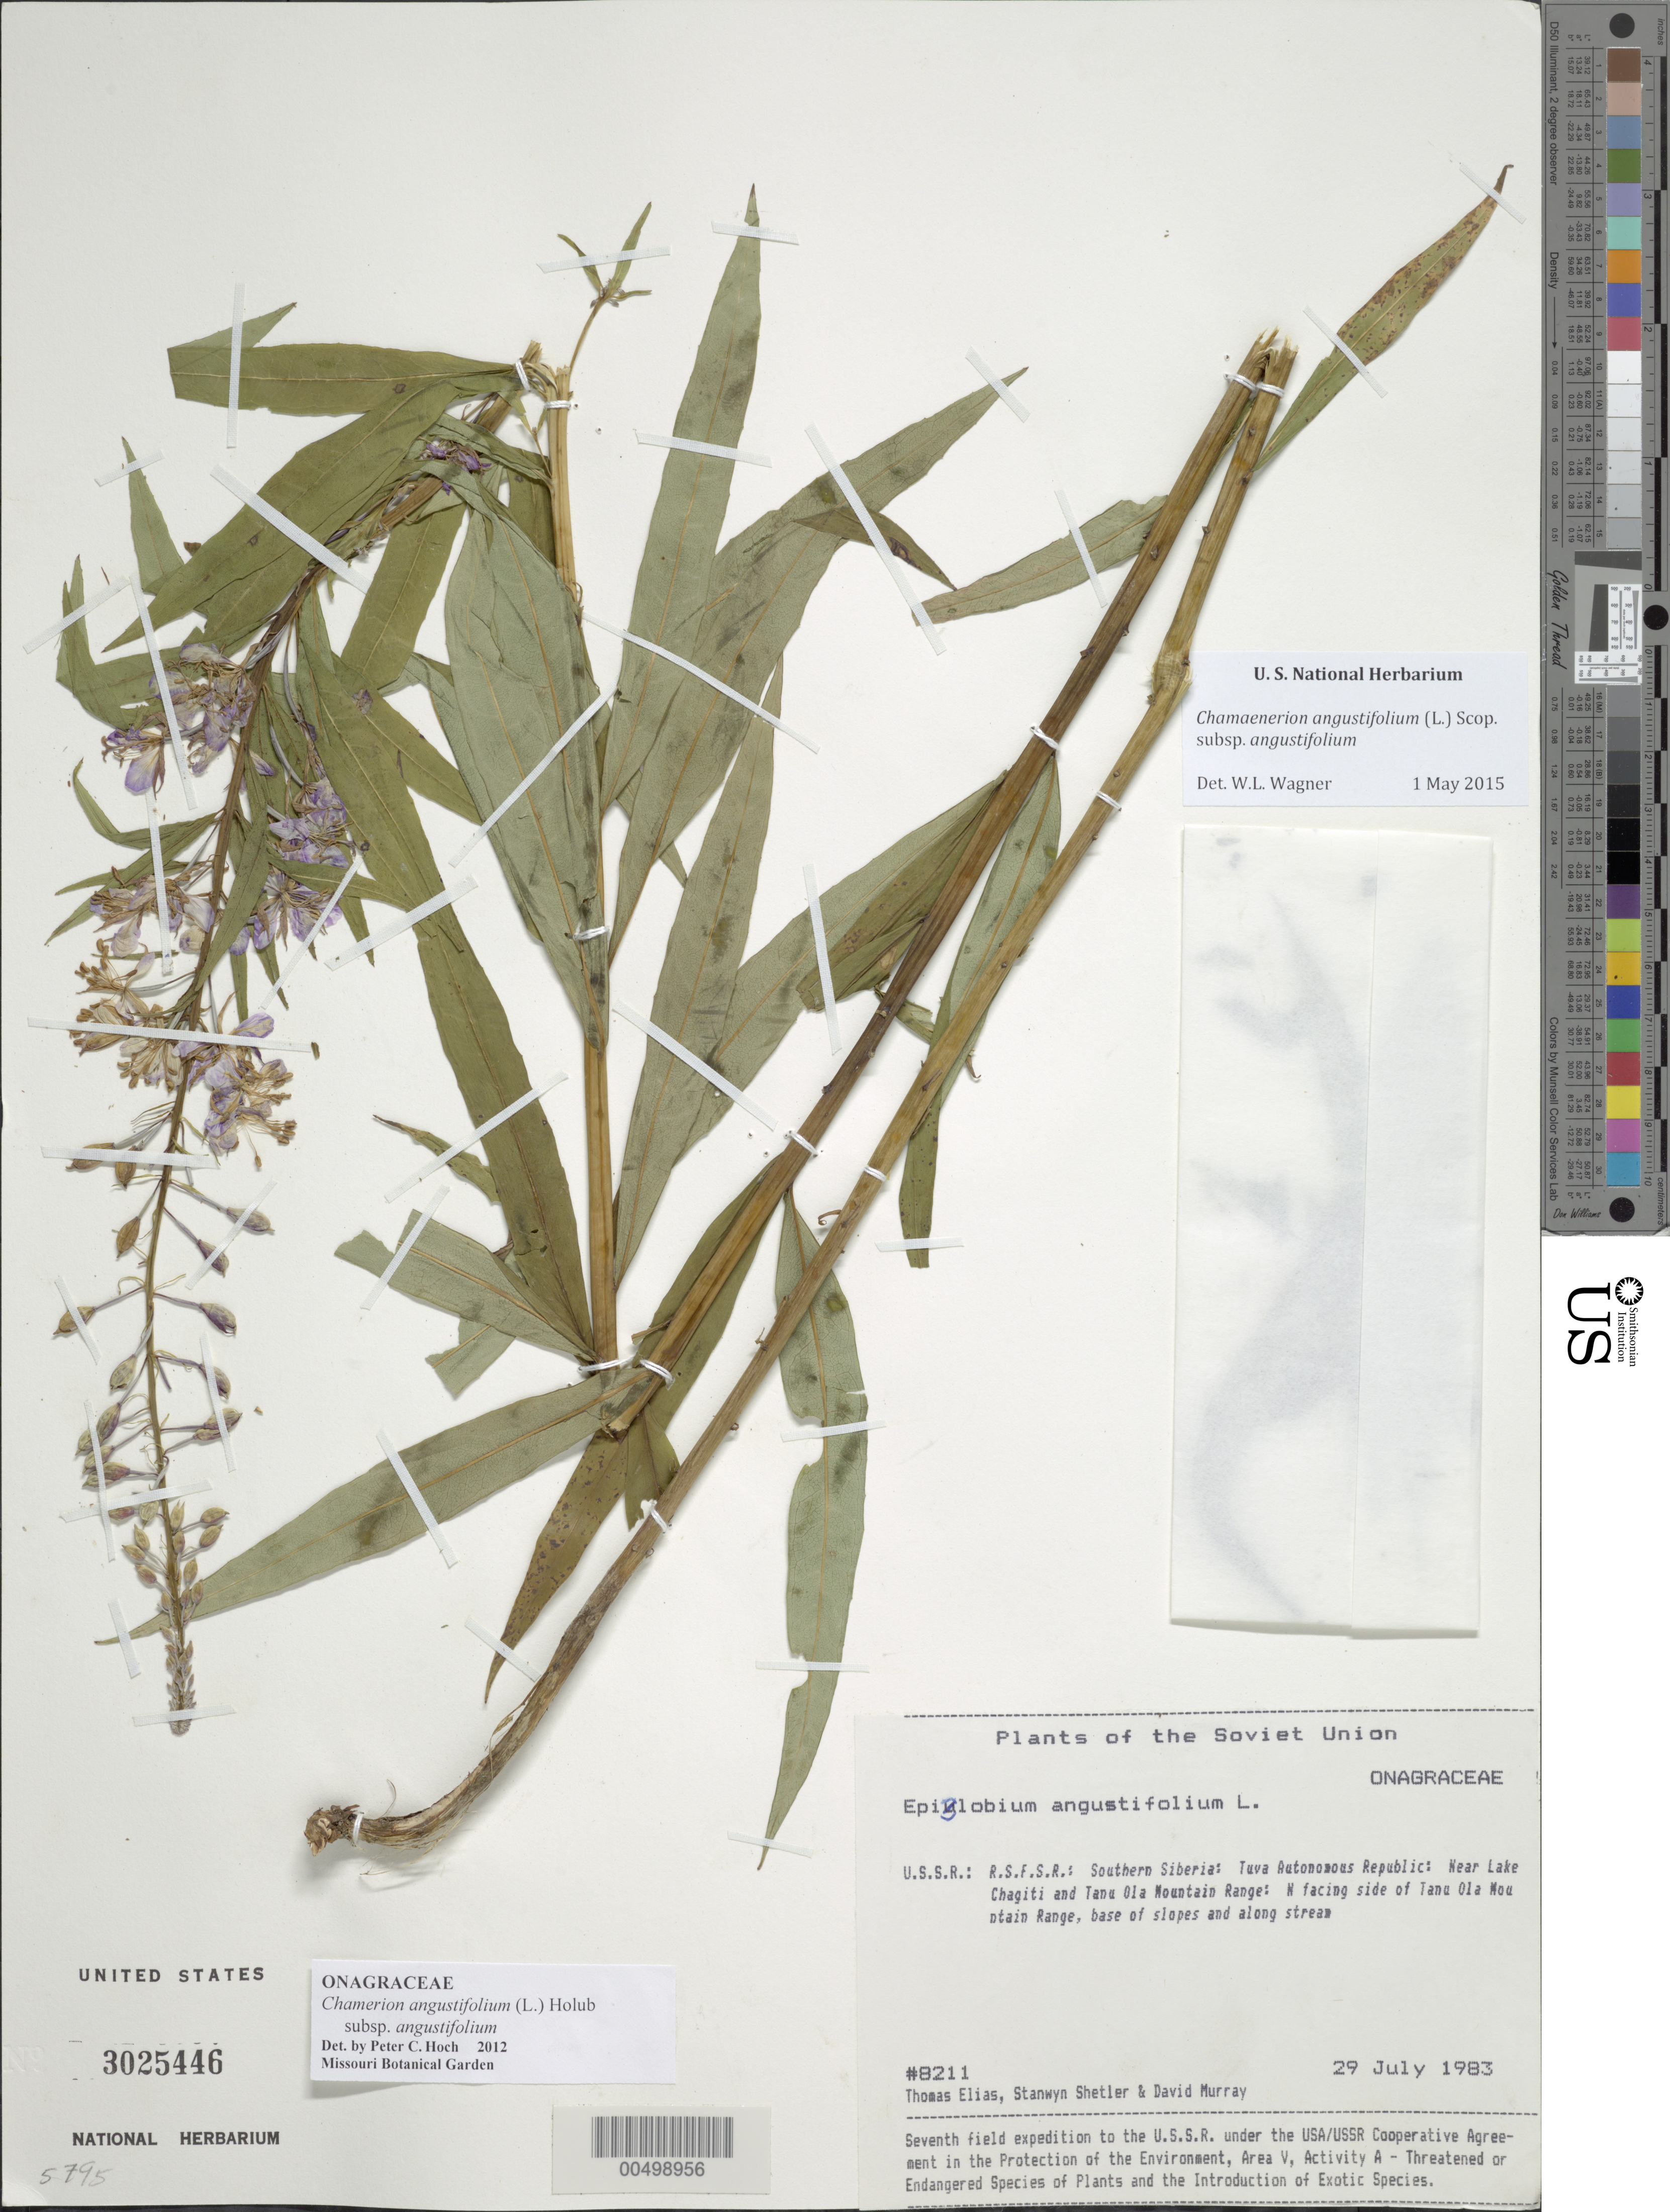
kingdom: Plantae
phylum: Tracheophyta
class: Magnoliopsida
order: Myrtales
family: Onagraceae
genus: Chamaenerion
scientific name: Chamaenerion angustifolium subsp. angustifolium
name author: (L.) Scop.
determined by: Wagner, W. L., (BOT), Smithsonian Institution - National Museum of Natural History (UNITED STATES)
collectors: T. Elias, S. Shetler & D. F. Murray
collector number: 8211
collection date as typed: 29 Jul 1983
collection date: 1983-07-29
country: Russian Federation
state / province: Tuva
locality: N-facing side of Tannu-Ola Mountain Range near Lake Chagitai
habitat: base of slopes and along stream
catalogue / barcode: US 3025446